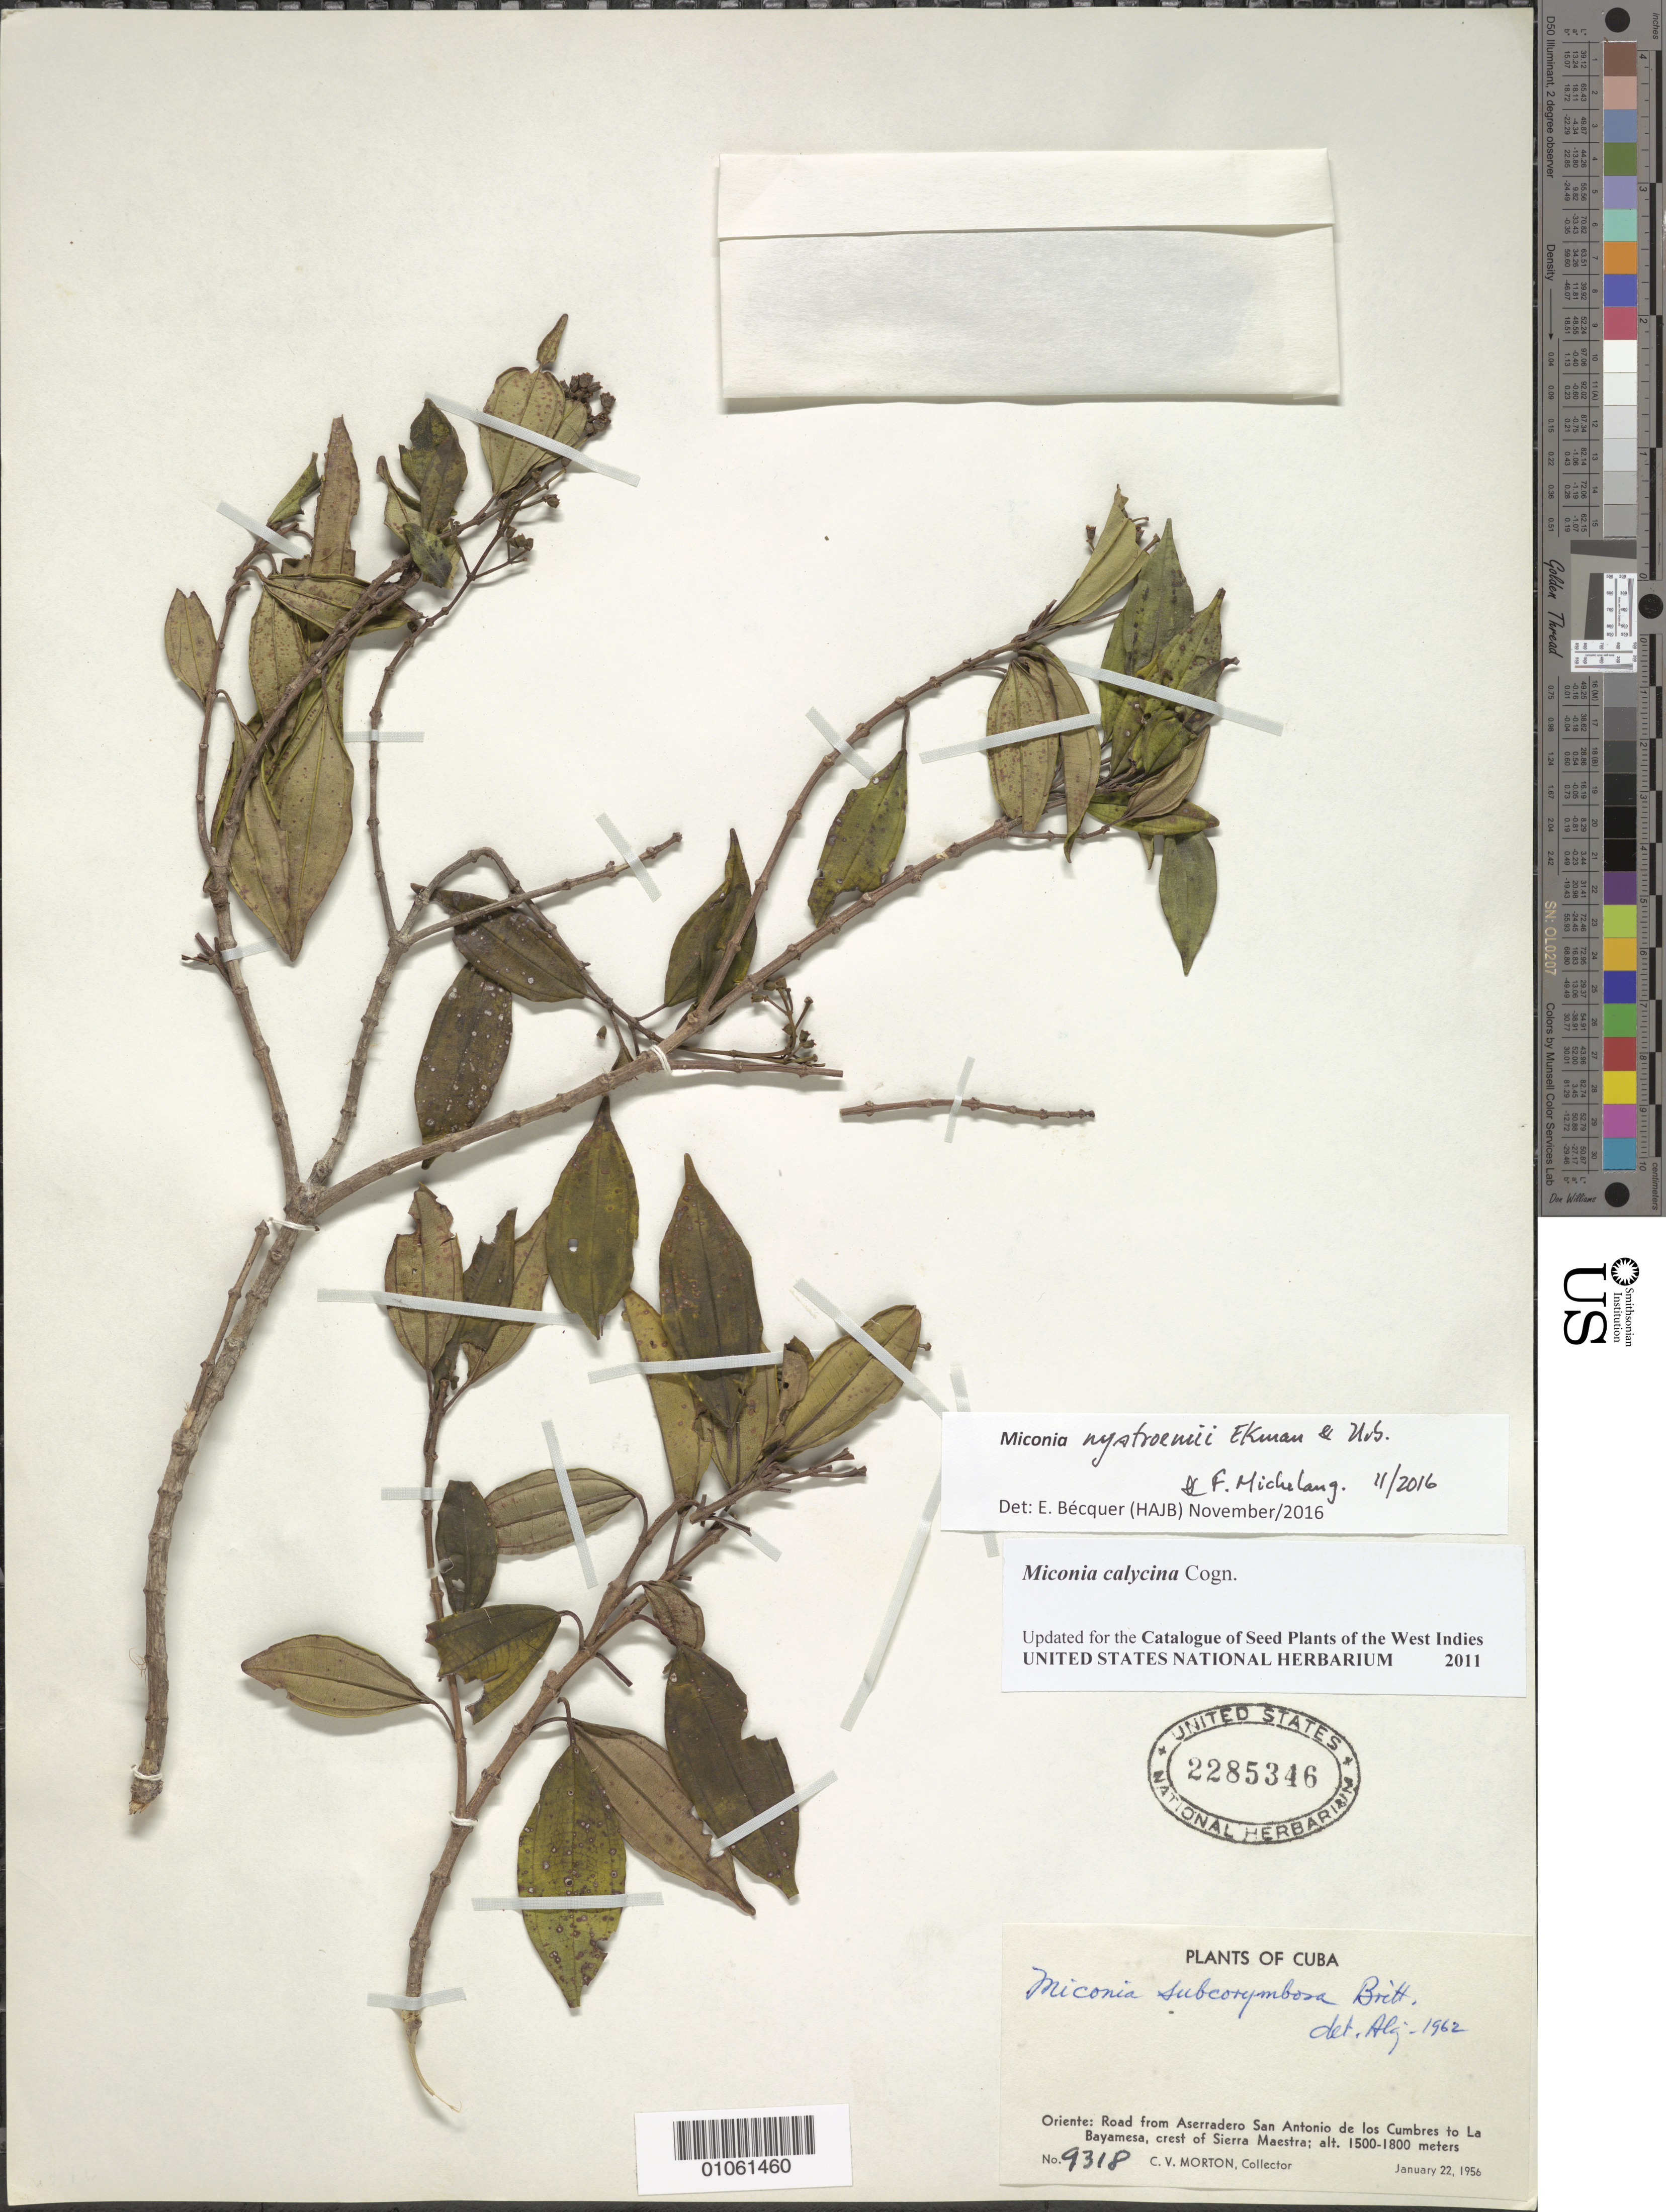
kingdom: Plantae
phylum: Tracheophyta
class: Magnoliopsida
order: Myrtales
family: Melastomataceae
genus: Miconia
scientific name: Miconia nystroemii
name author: Urb.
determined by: Bécquer Granados, E. R., (HAJB)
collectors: C. V. Morton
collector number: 9318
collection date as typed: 22 Jan 1956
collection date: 1956-01-22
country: Cuba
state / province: Oriente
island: Cuba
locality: Aserradero San Antonio de los Cumbres road to La Bayamesa, crest of Sierra Maestra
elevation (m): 1500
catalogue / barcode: US 2285346